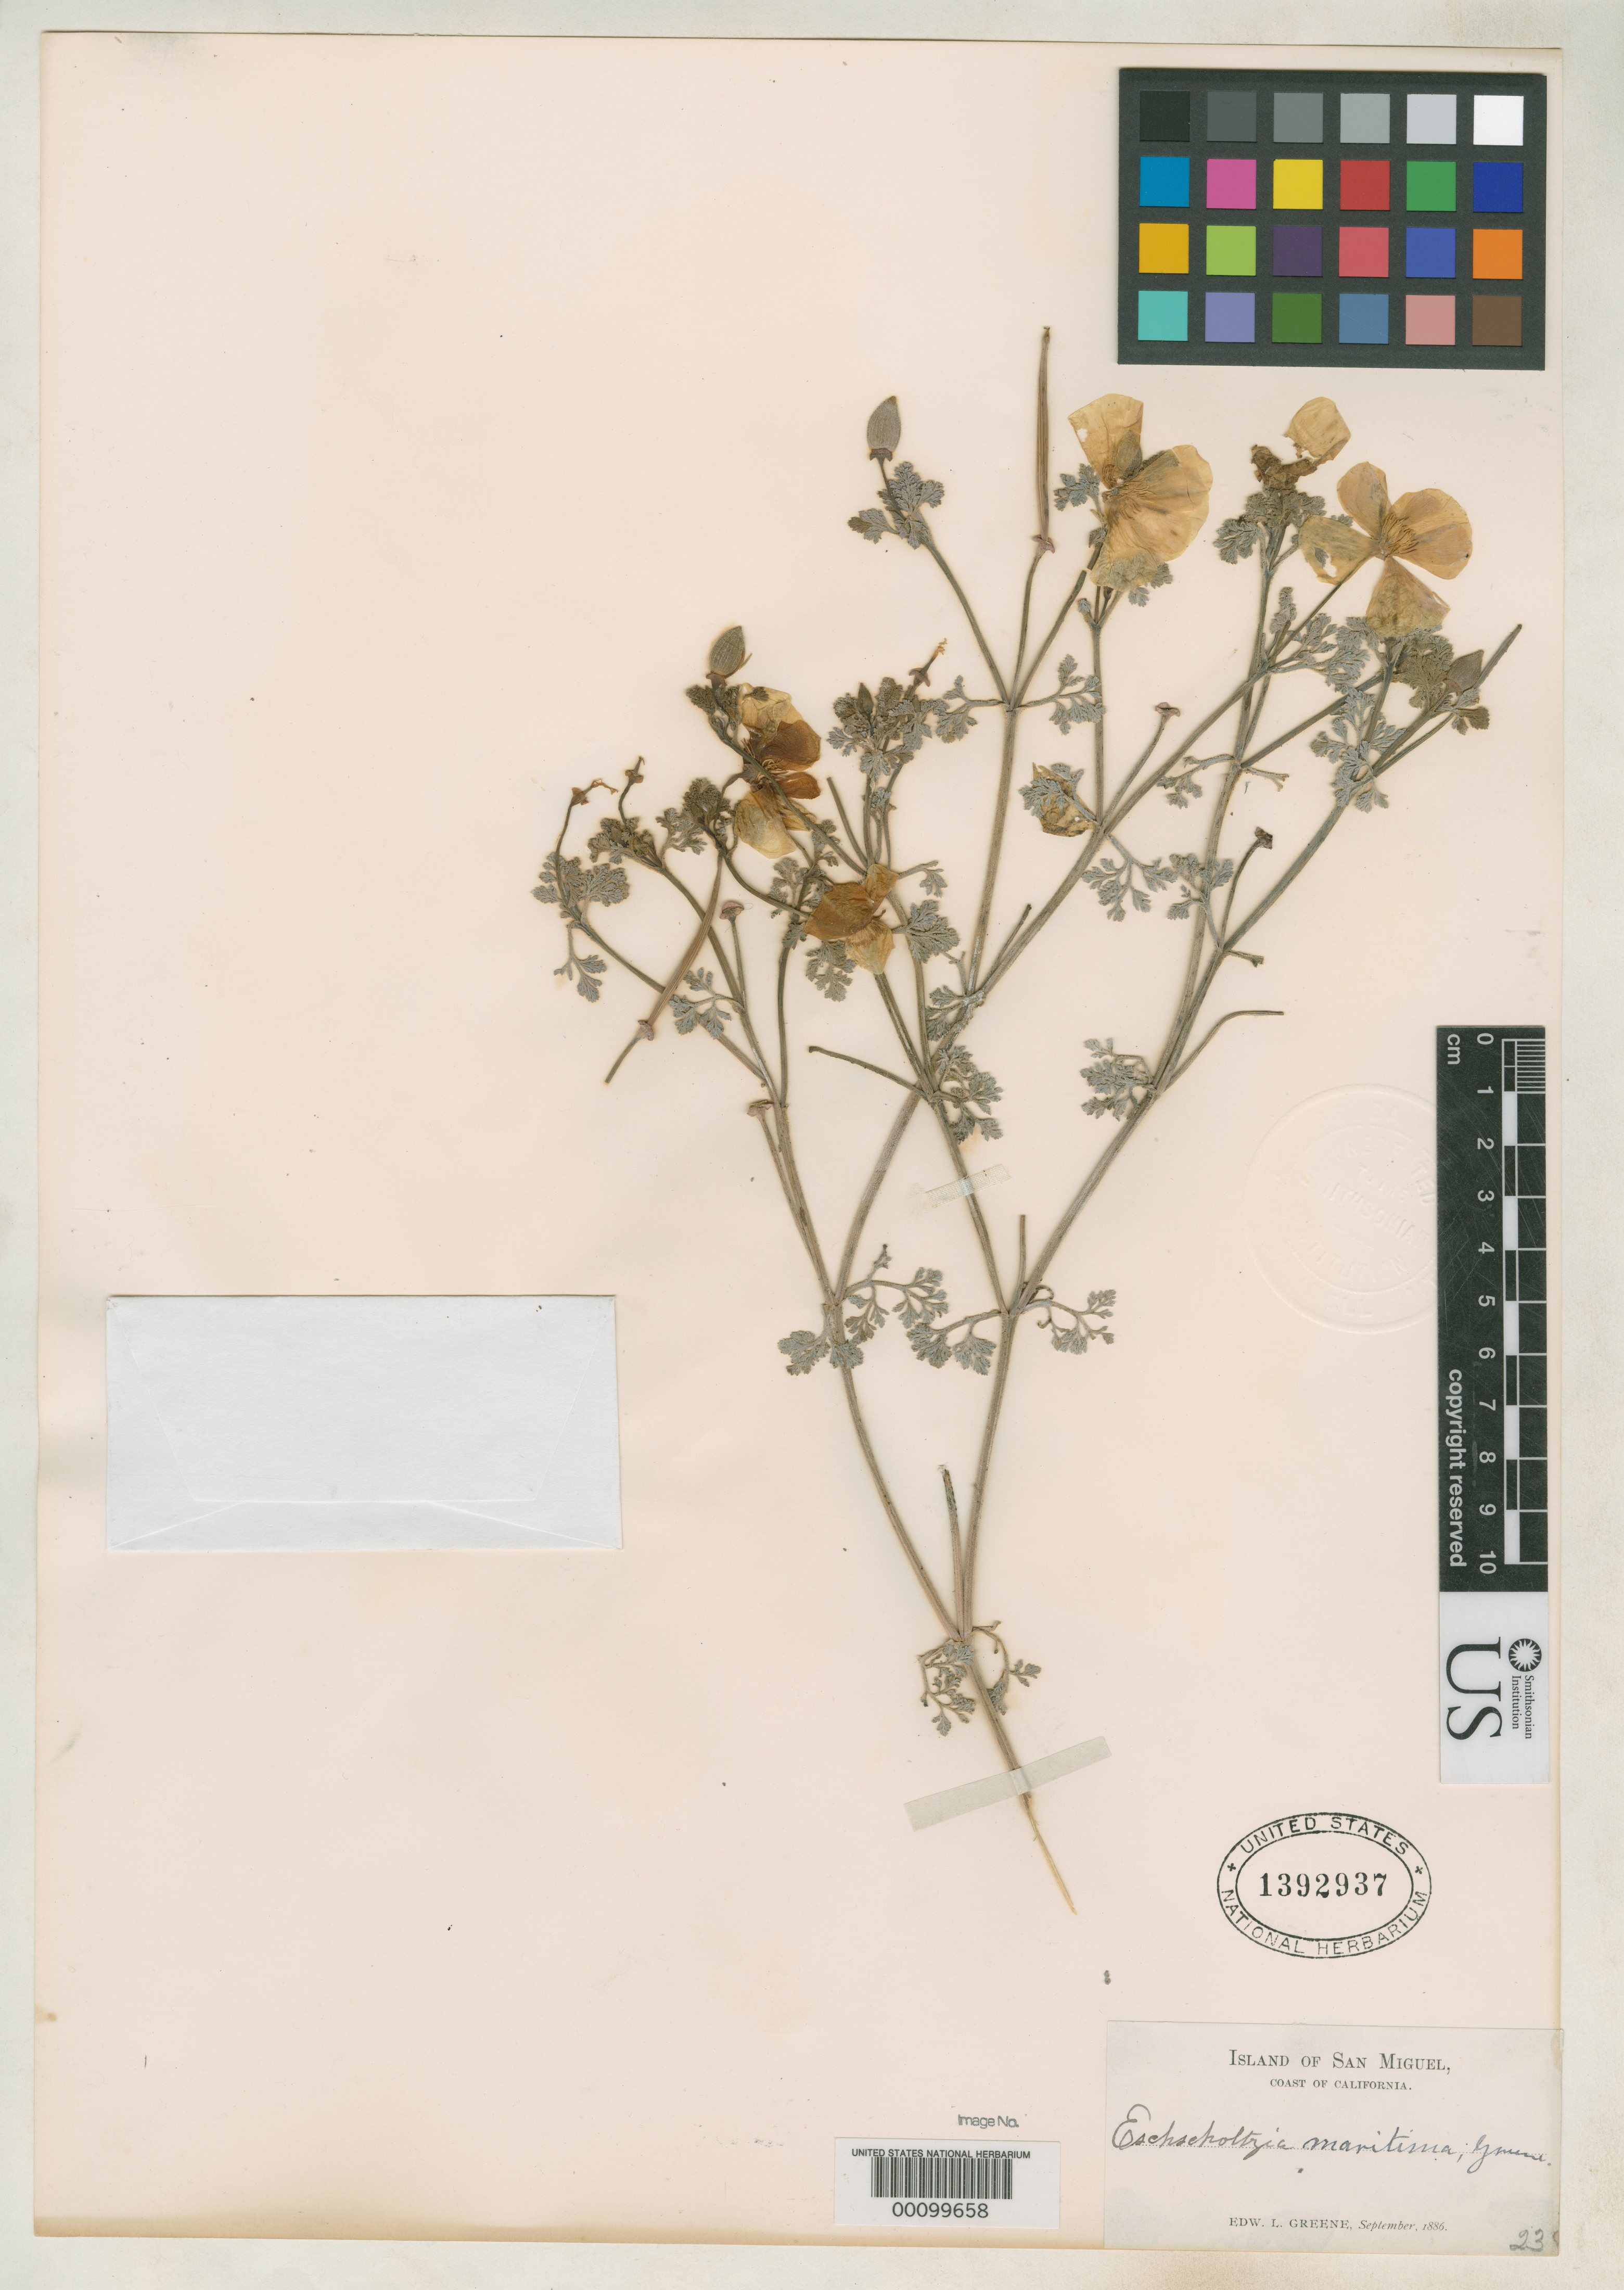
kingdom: Plantae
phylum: Tracheophyta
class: Magnoliopsida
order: Ranunculales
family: Papaveraceae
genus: Eschscholzia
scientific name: Eschscholzia maritima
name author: Greene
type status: Type Collection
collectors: E. L. Greene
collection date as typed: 1886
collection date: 1886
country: United States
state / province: California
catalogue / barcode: US 1392937